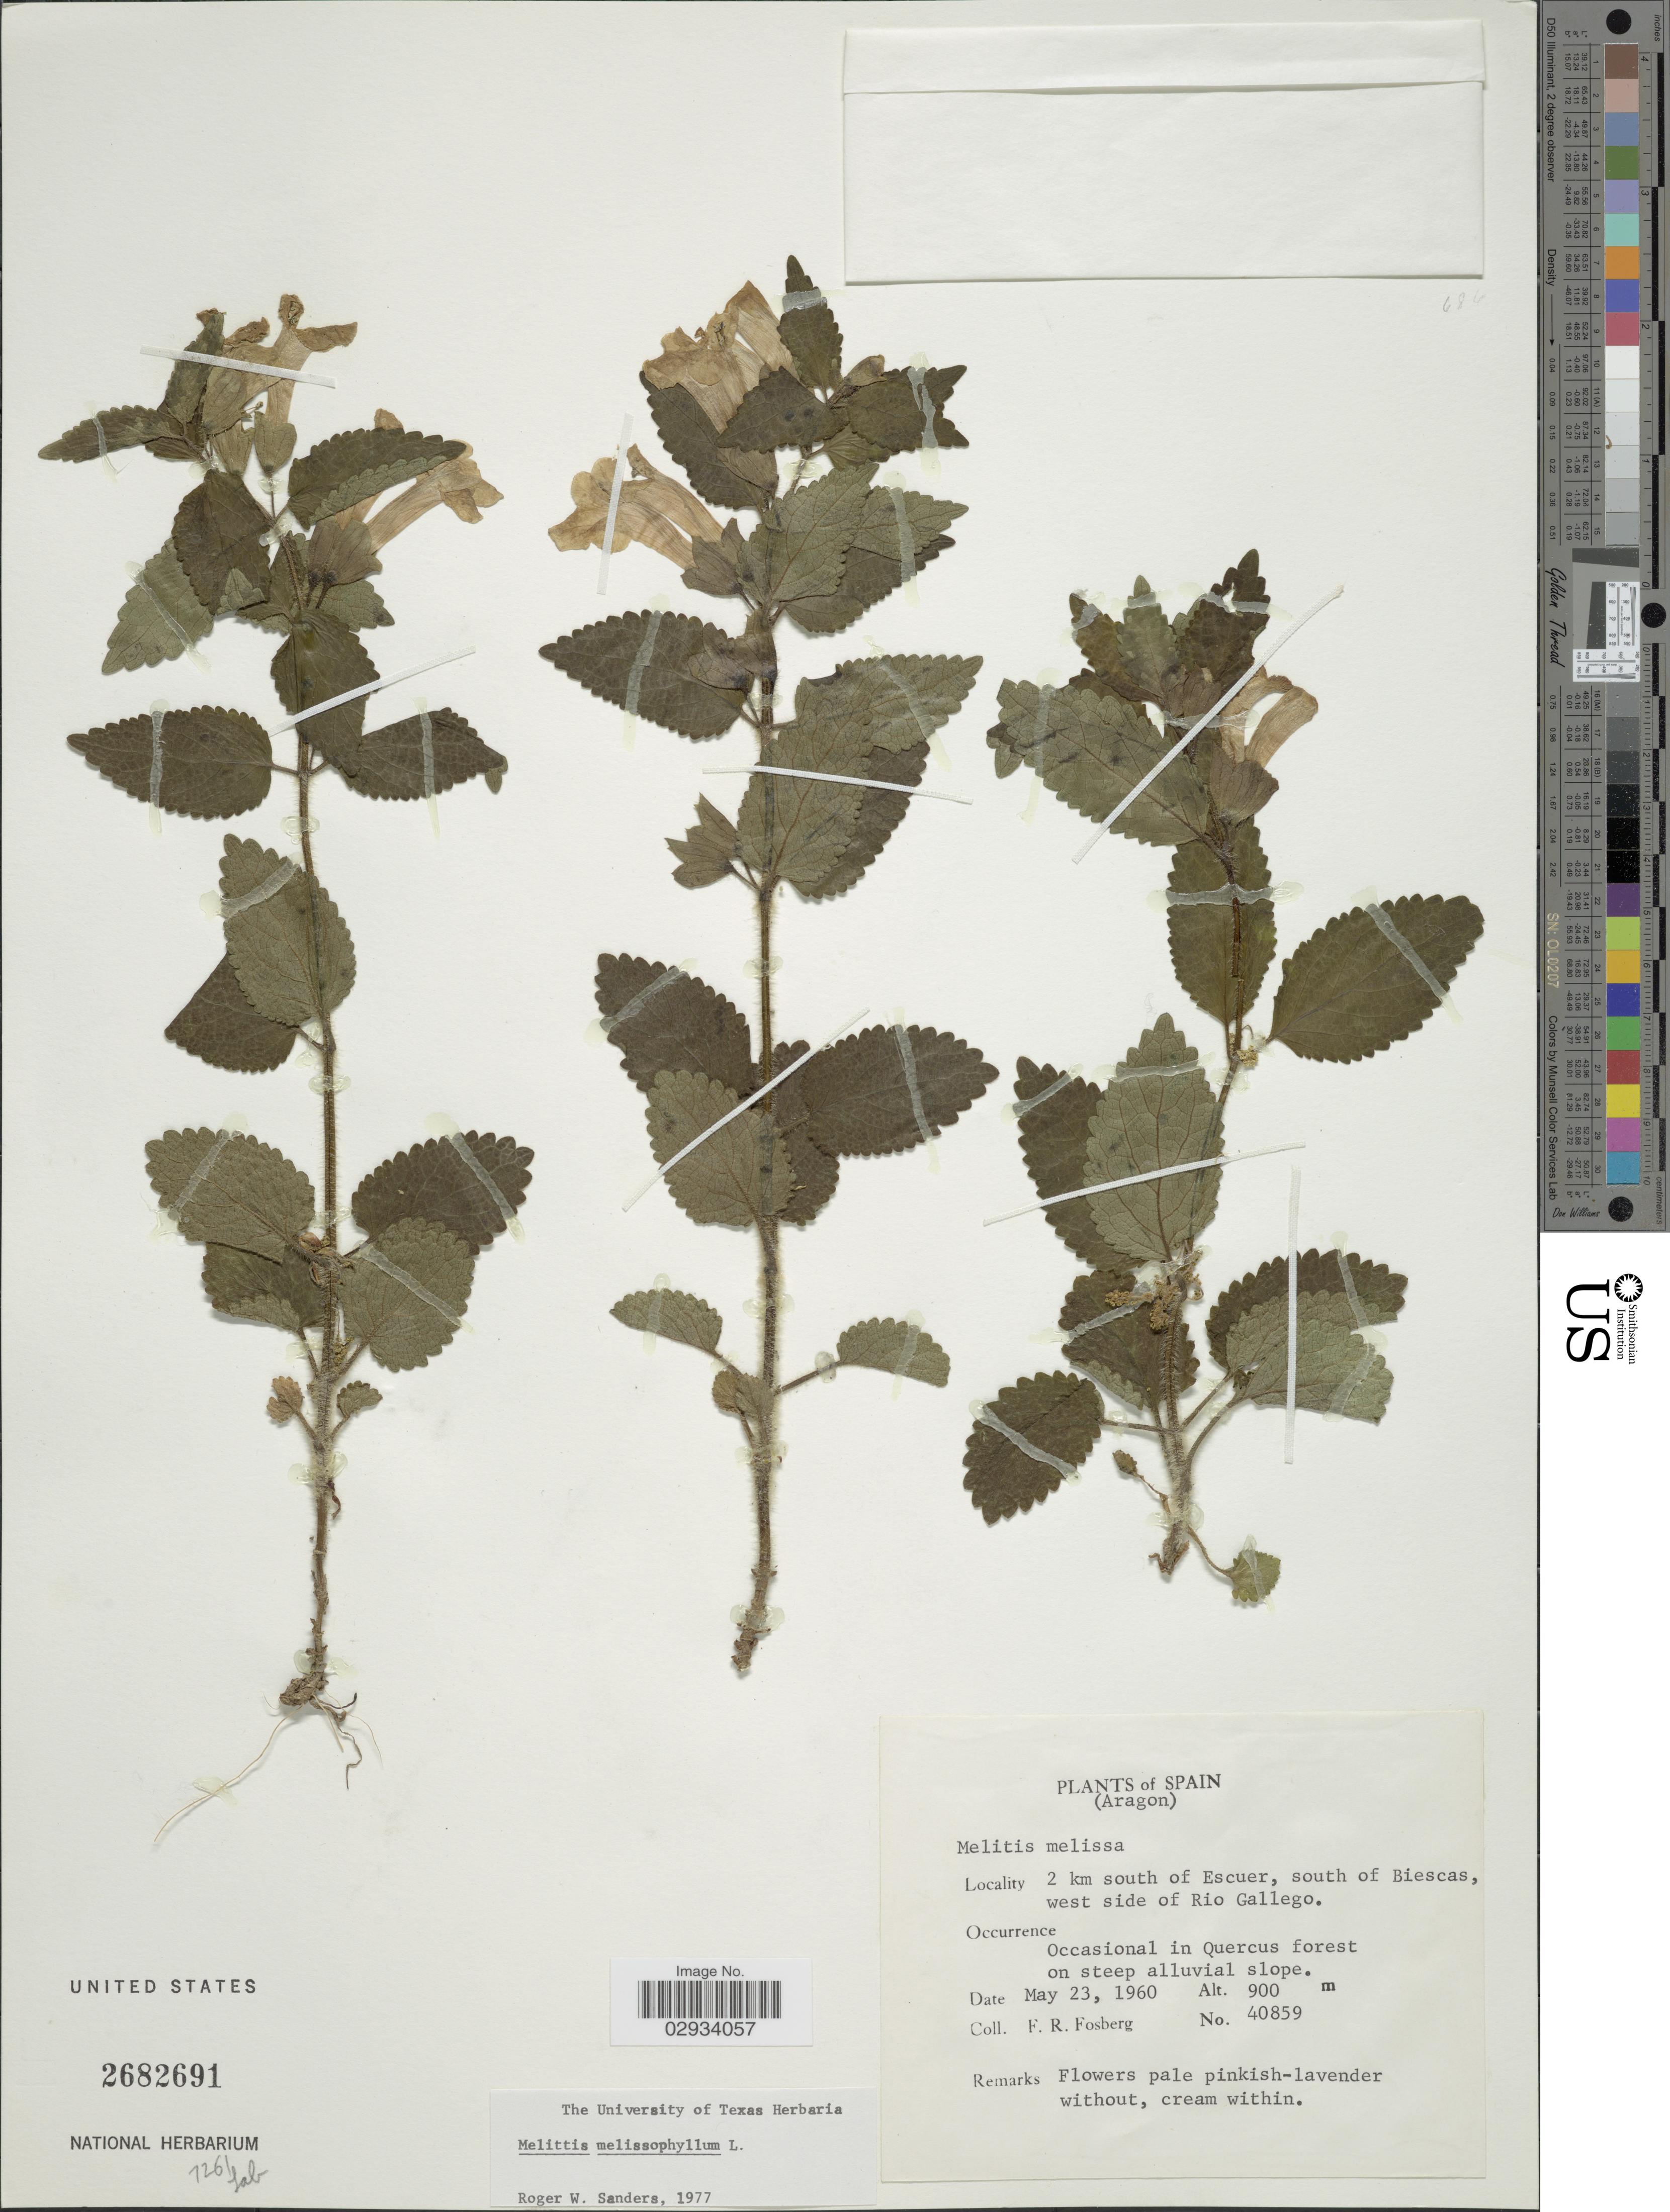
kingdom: Plantae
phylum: Tracheophyta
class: Magnoliopsida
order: Lamiales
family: Lamiaceae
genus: Melittis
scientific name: Melittis melissophyllum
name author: L.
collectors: F. R. Fosberg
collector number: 40859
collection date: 1960-05-23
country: Spain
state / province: Aragón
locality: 2 km south of Escuer, south of Biescas, west side of Rio Gallego.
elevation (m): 900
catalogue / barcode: US 2682691